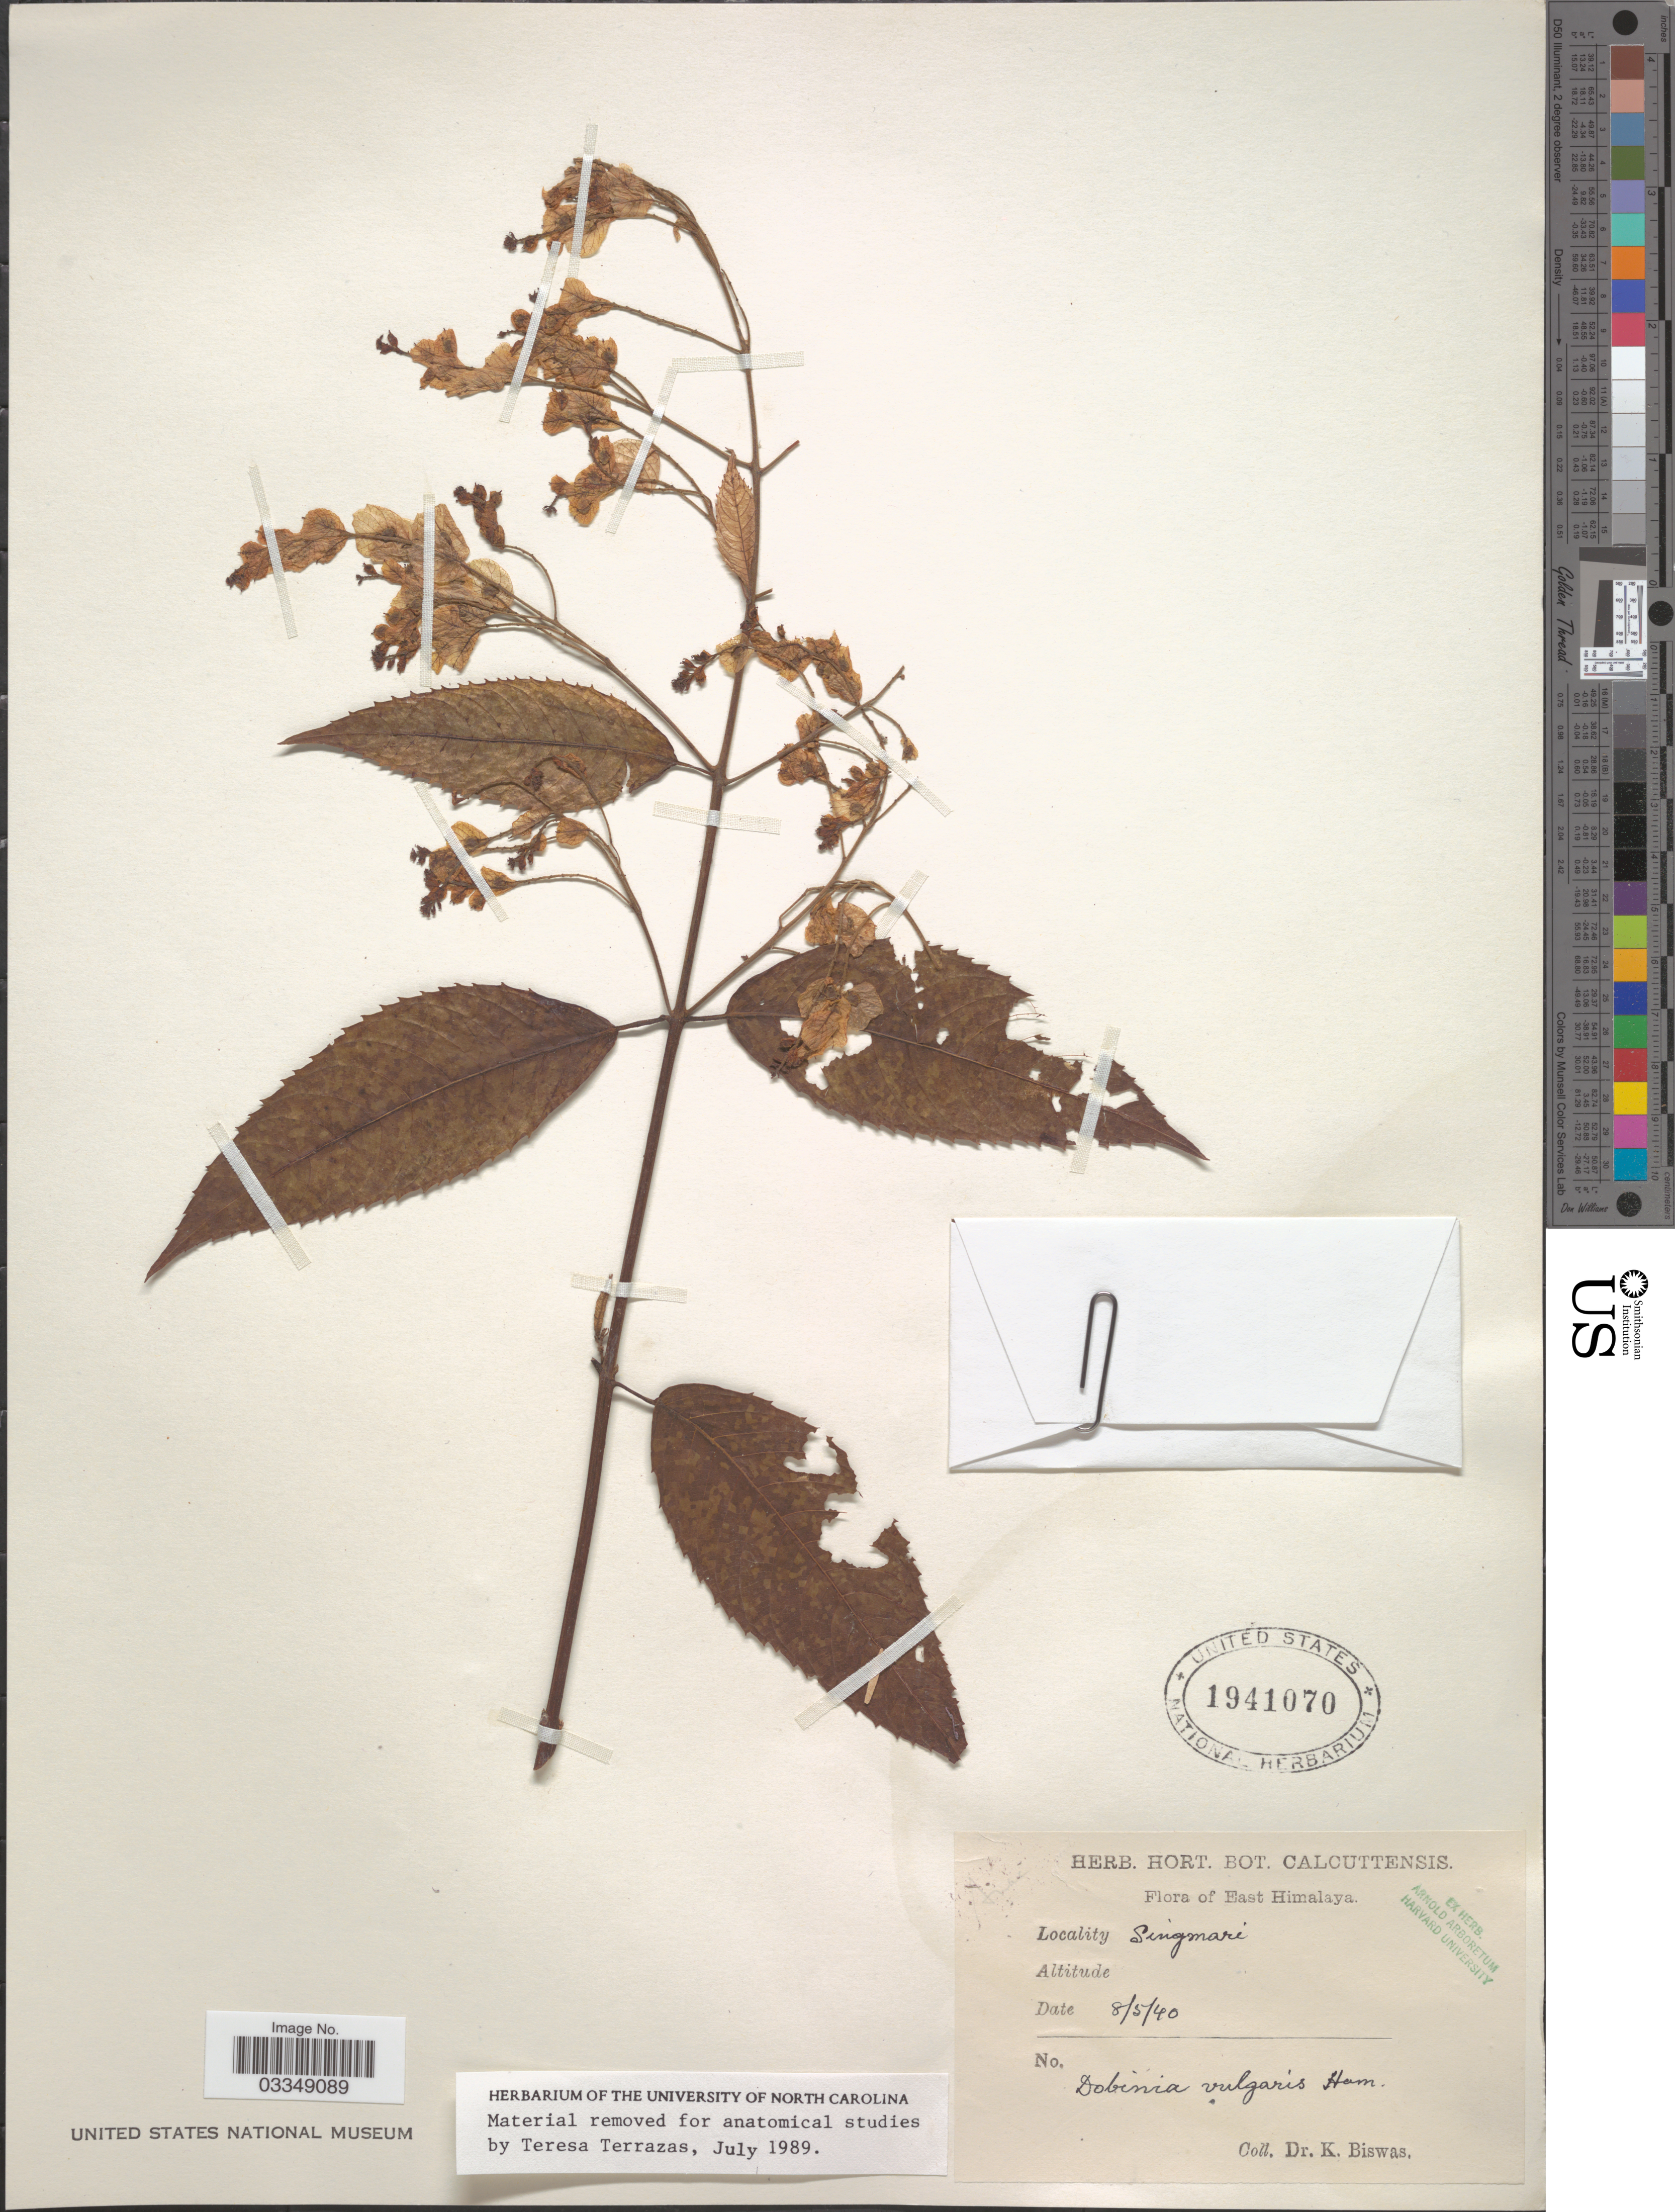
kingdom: Plantae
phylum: Tracheophyta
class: Magnoliopsida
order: Sapindales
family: Anacardiaceae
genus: Dobinea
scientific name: Dobinea vulgaris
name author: Buch.-Ham. ex D. Don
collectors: K. Biswas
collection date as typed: Transcribed d/m/y: 8/5/40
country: India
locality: East Himalaya. Singmari.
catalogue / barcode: US 1941070